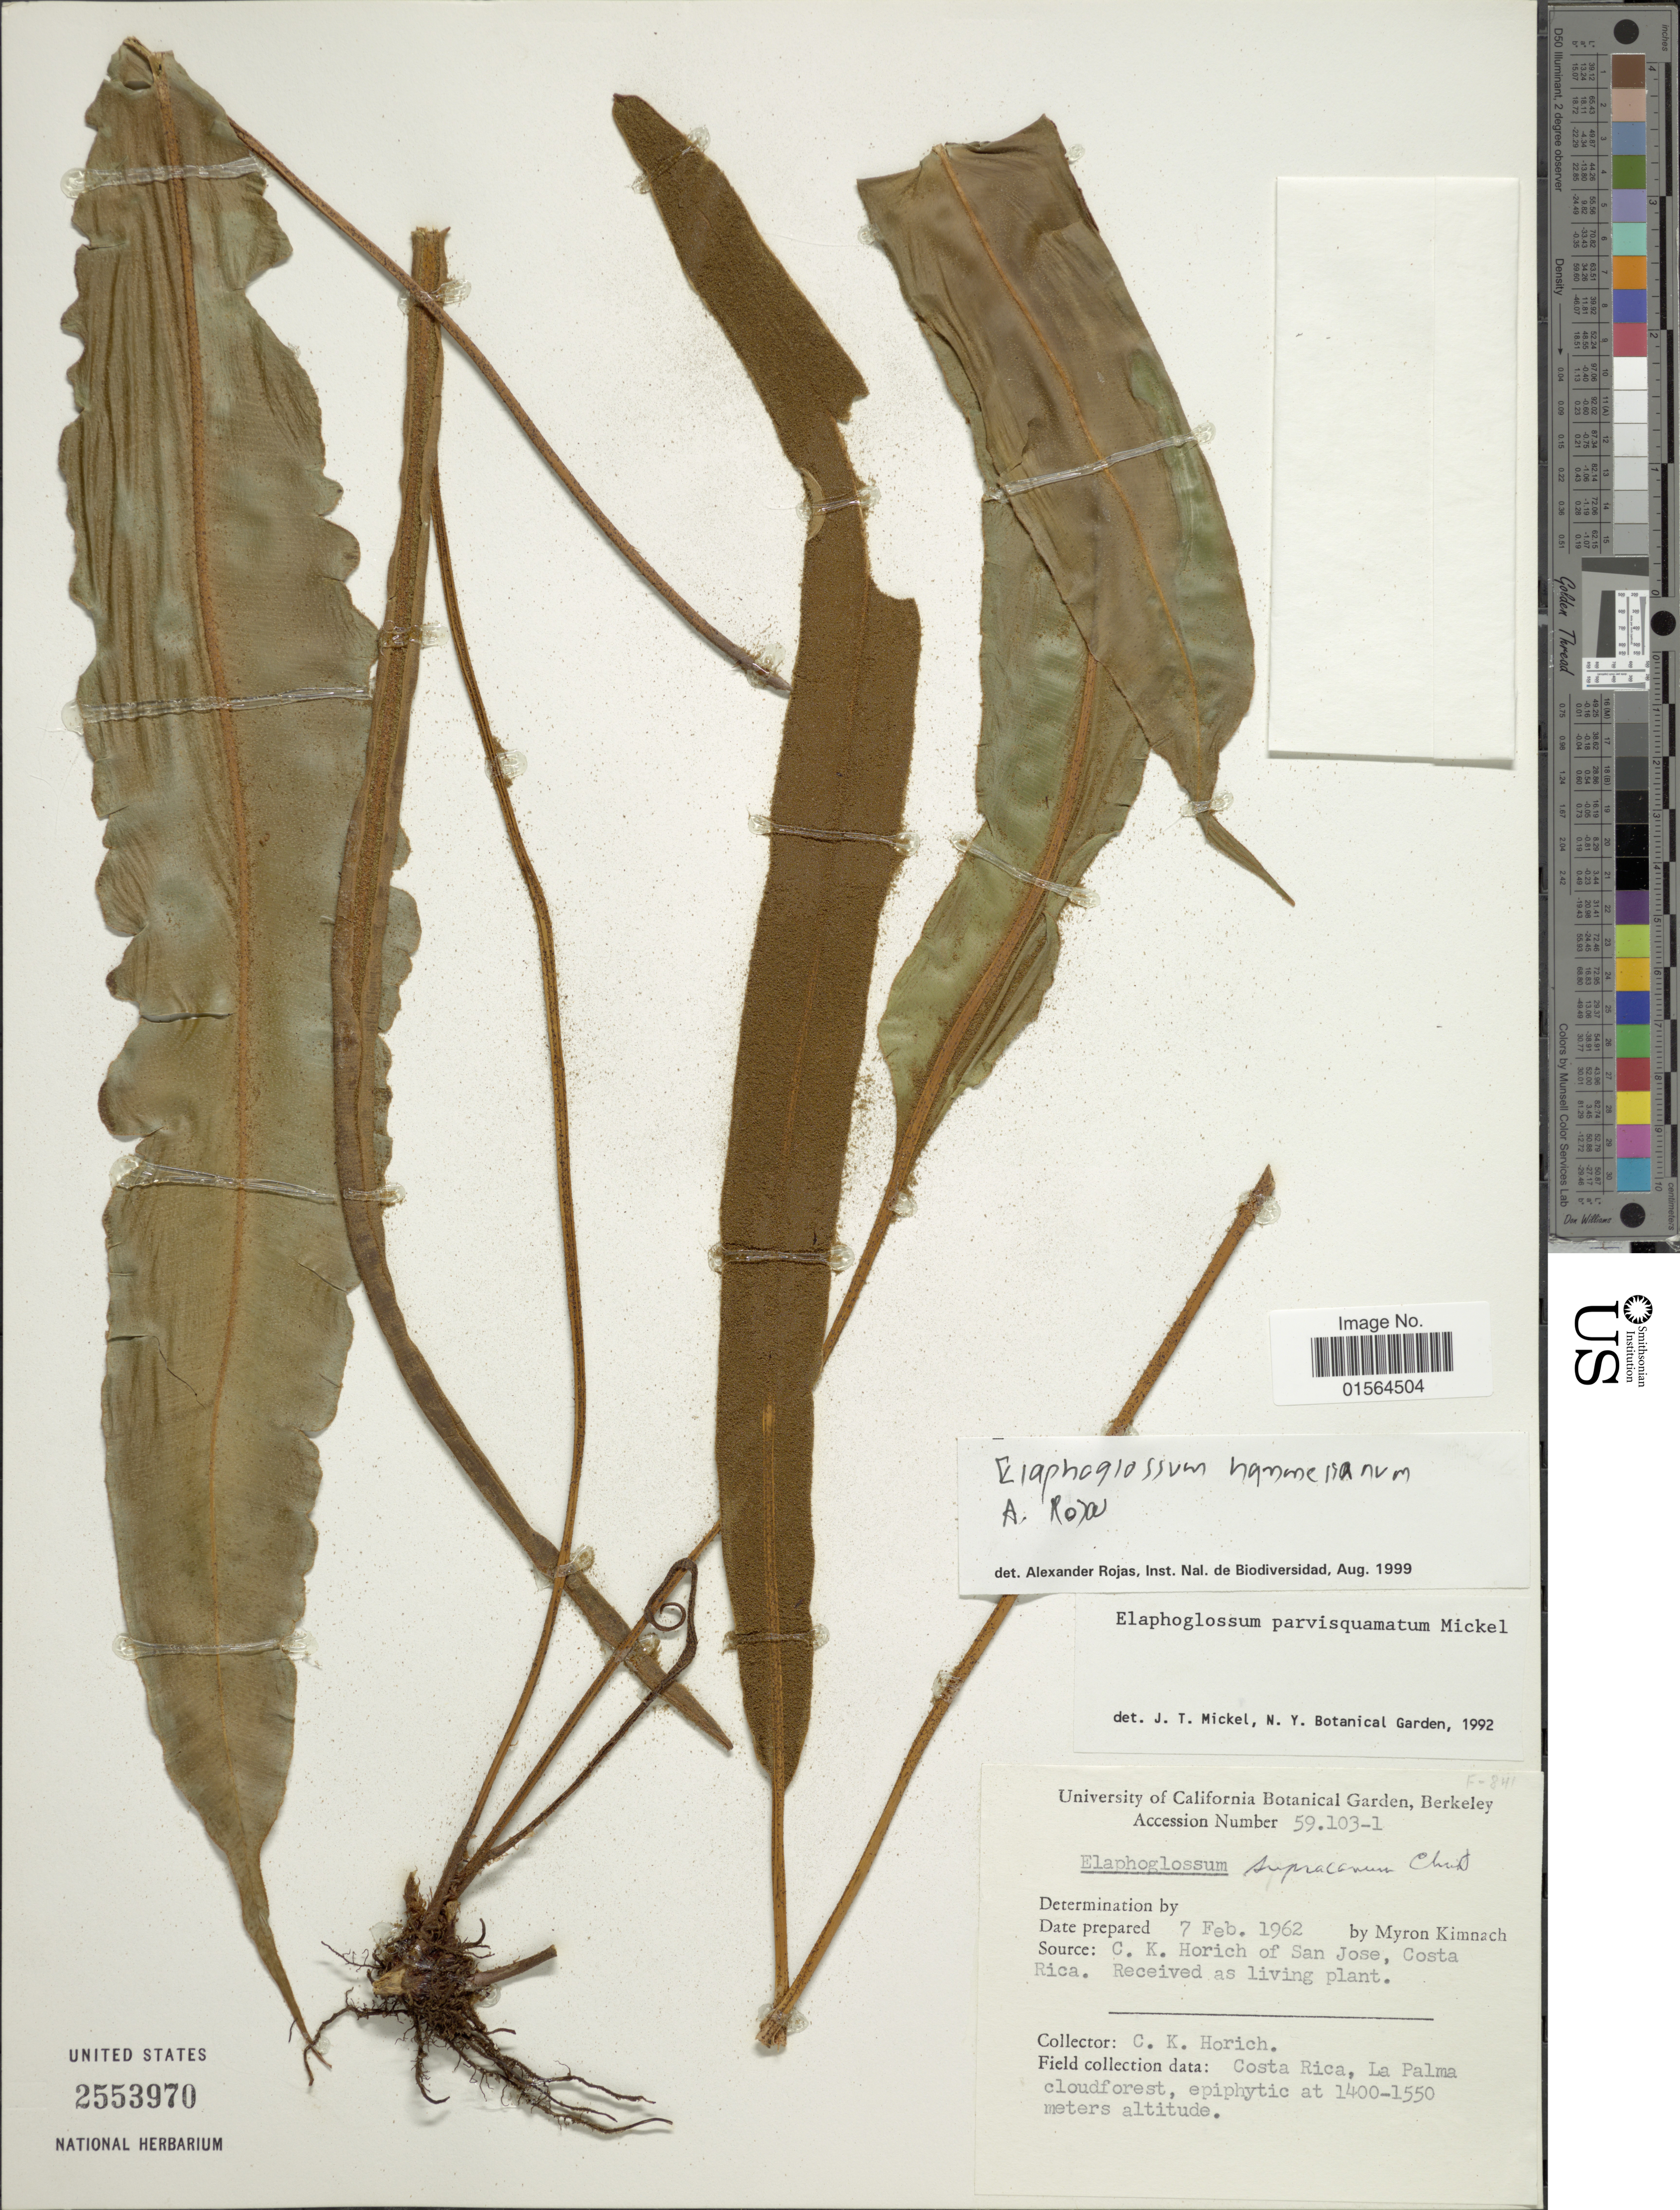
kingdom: Plantae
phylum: Tracheophyta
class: Polypodiopsida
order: Polypodiales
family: Dryopteridaceae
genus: Elaphoglossum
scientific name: Elaphoglossum hammelianum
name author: A. Rojas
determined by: Matos, F. B.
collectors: M. W. Kimnach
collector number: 59103-1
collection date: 1962-02-07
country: United States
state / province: California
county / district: Alameda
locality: University of California Botanical Garden, Berkeley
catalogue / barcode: US 2553970